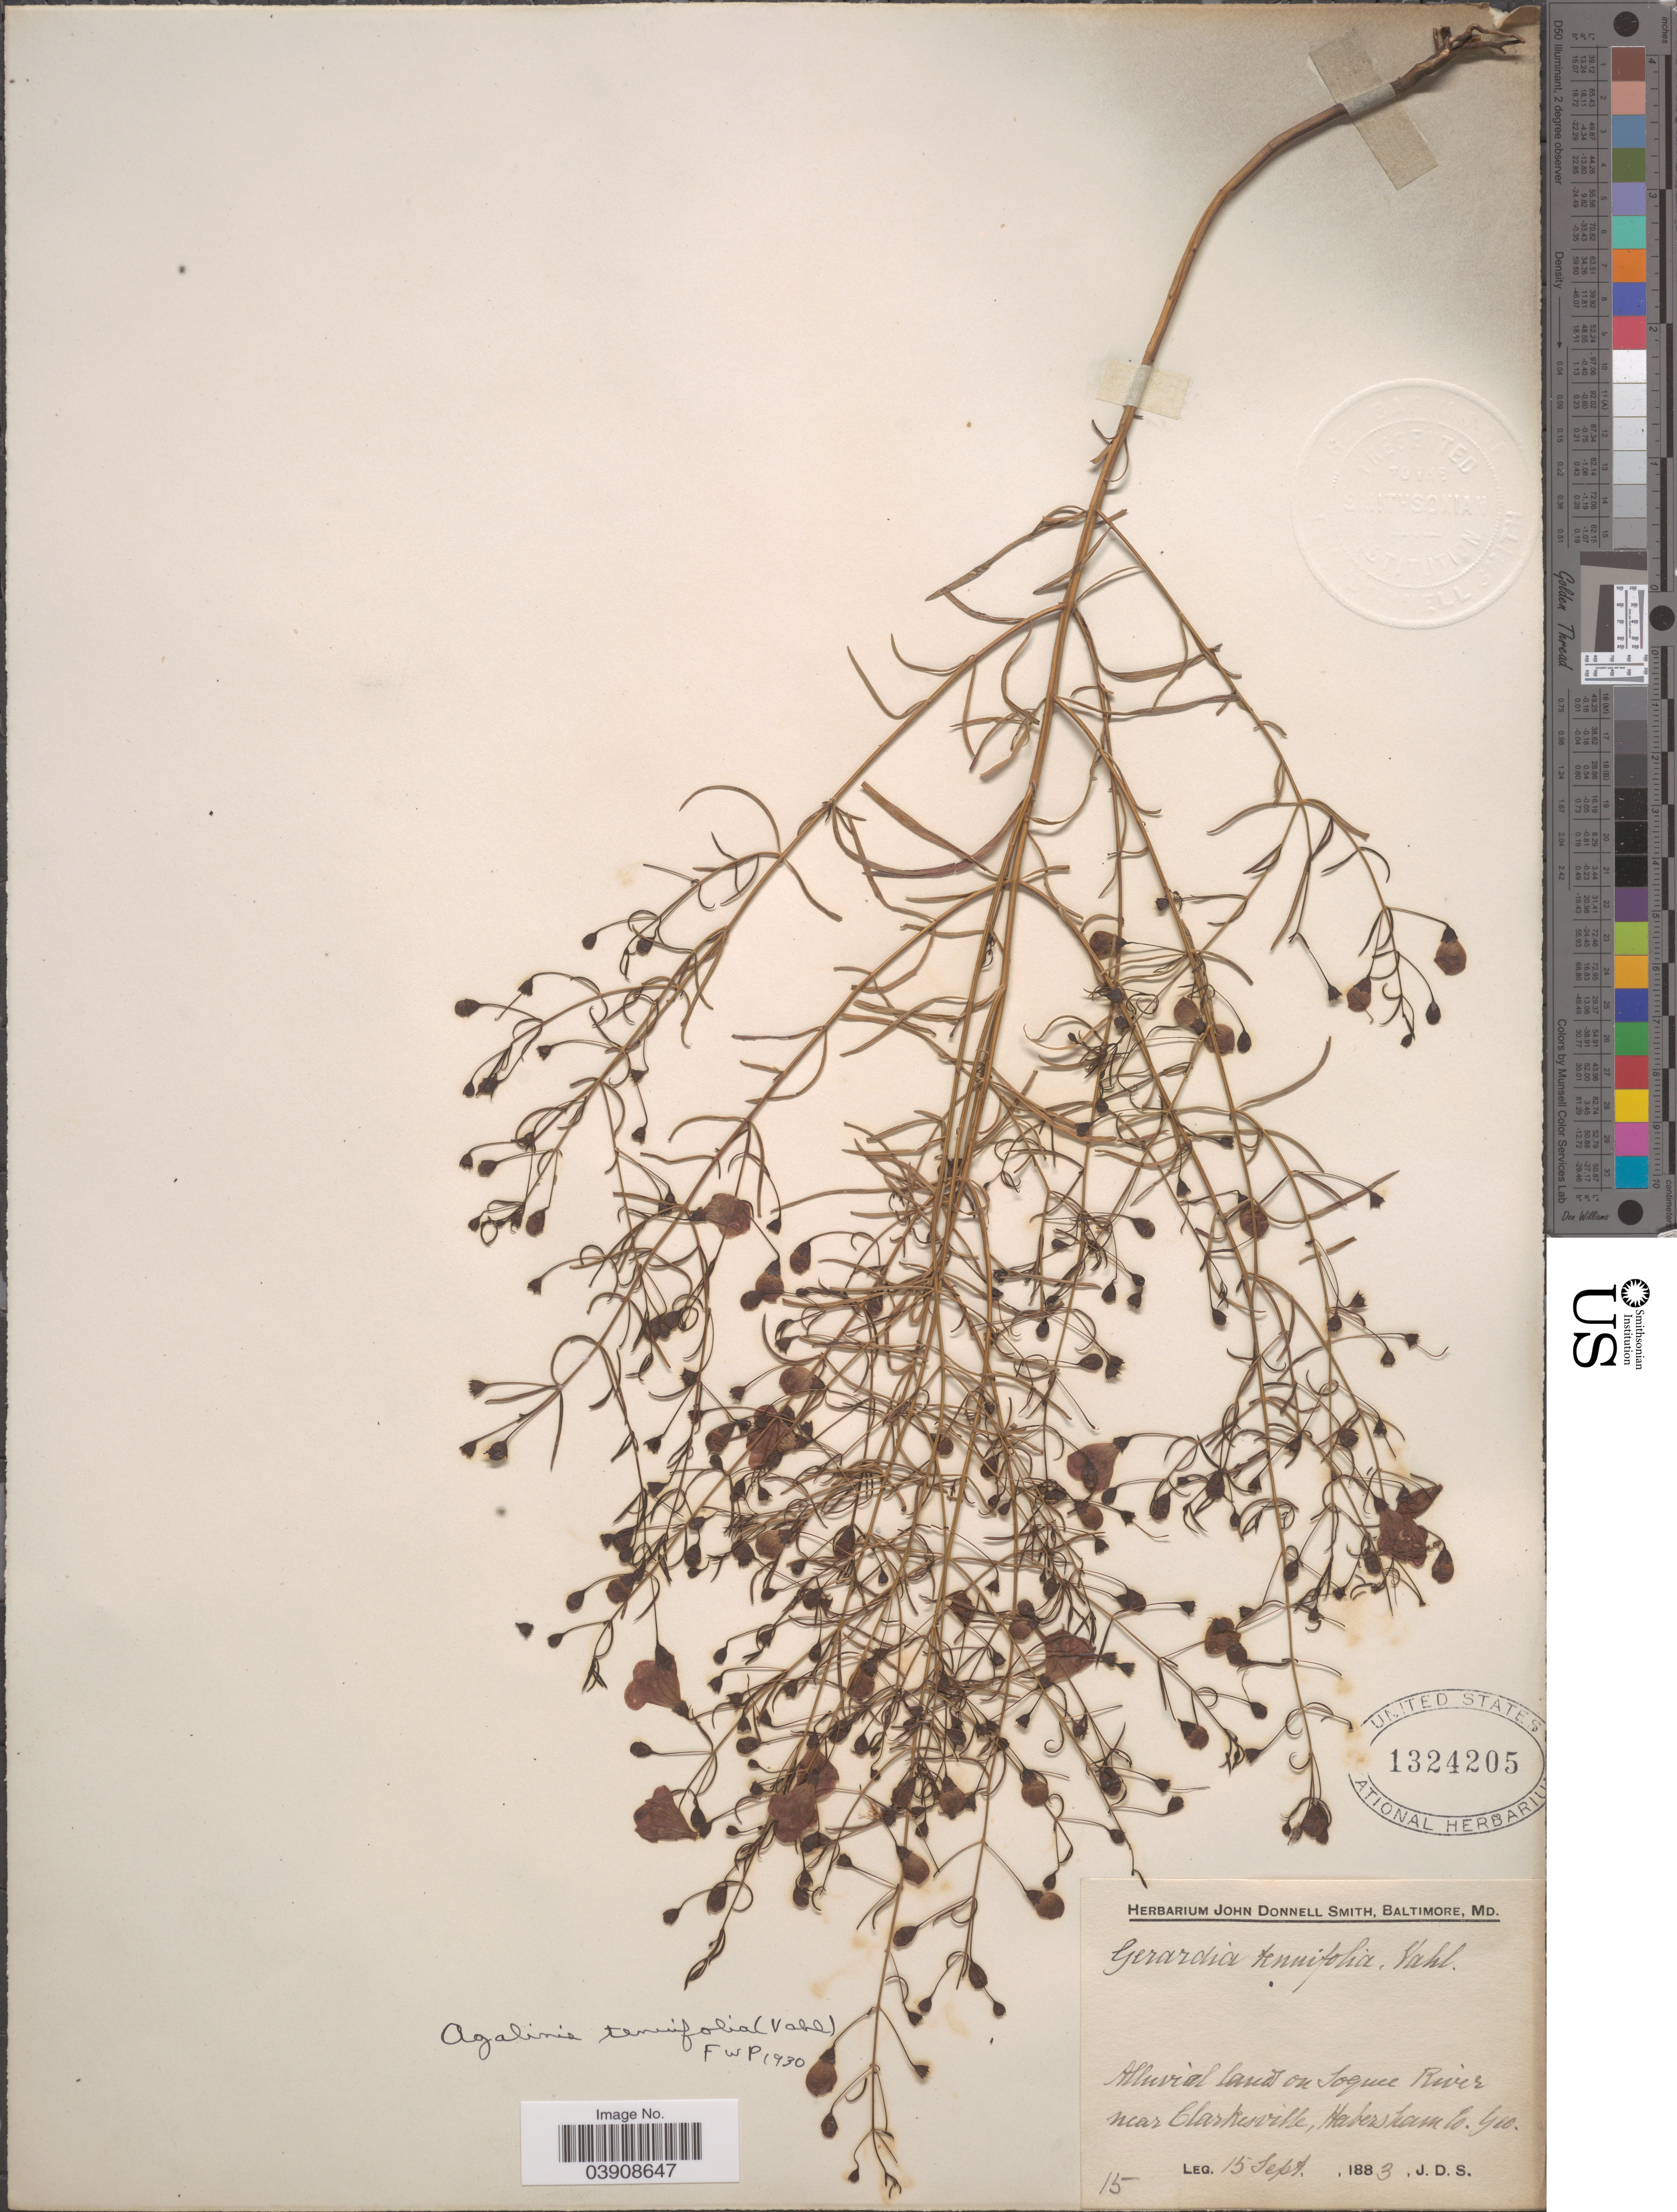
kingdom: Plantae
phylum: Tracheophyta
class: Magnoliopsida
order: Lamiales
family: Orobanchaceae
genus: Agalinis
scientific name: Agalinis tenuifolia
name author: (Vahl) Raf.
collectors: J. Donnell Smith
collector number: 15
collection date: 1883-09-15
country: United States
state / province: Georgia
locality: Alluvial land on Soquee River near Clarkesville, Habersham Co.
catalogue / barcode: US 1324205